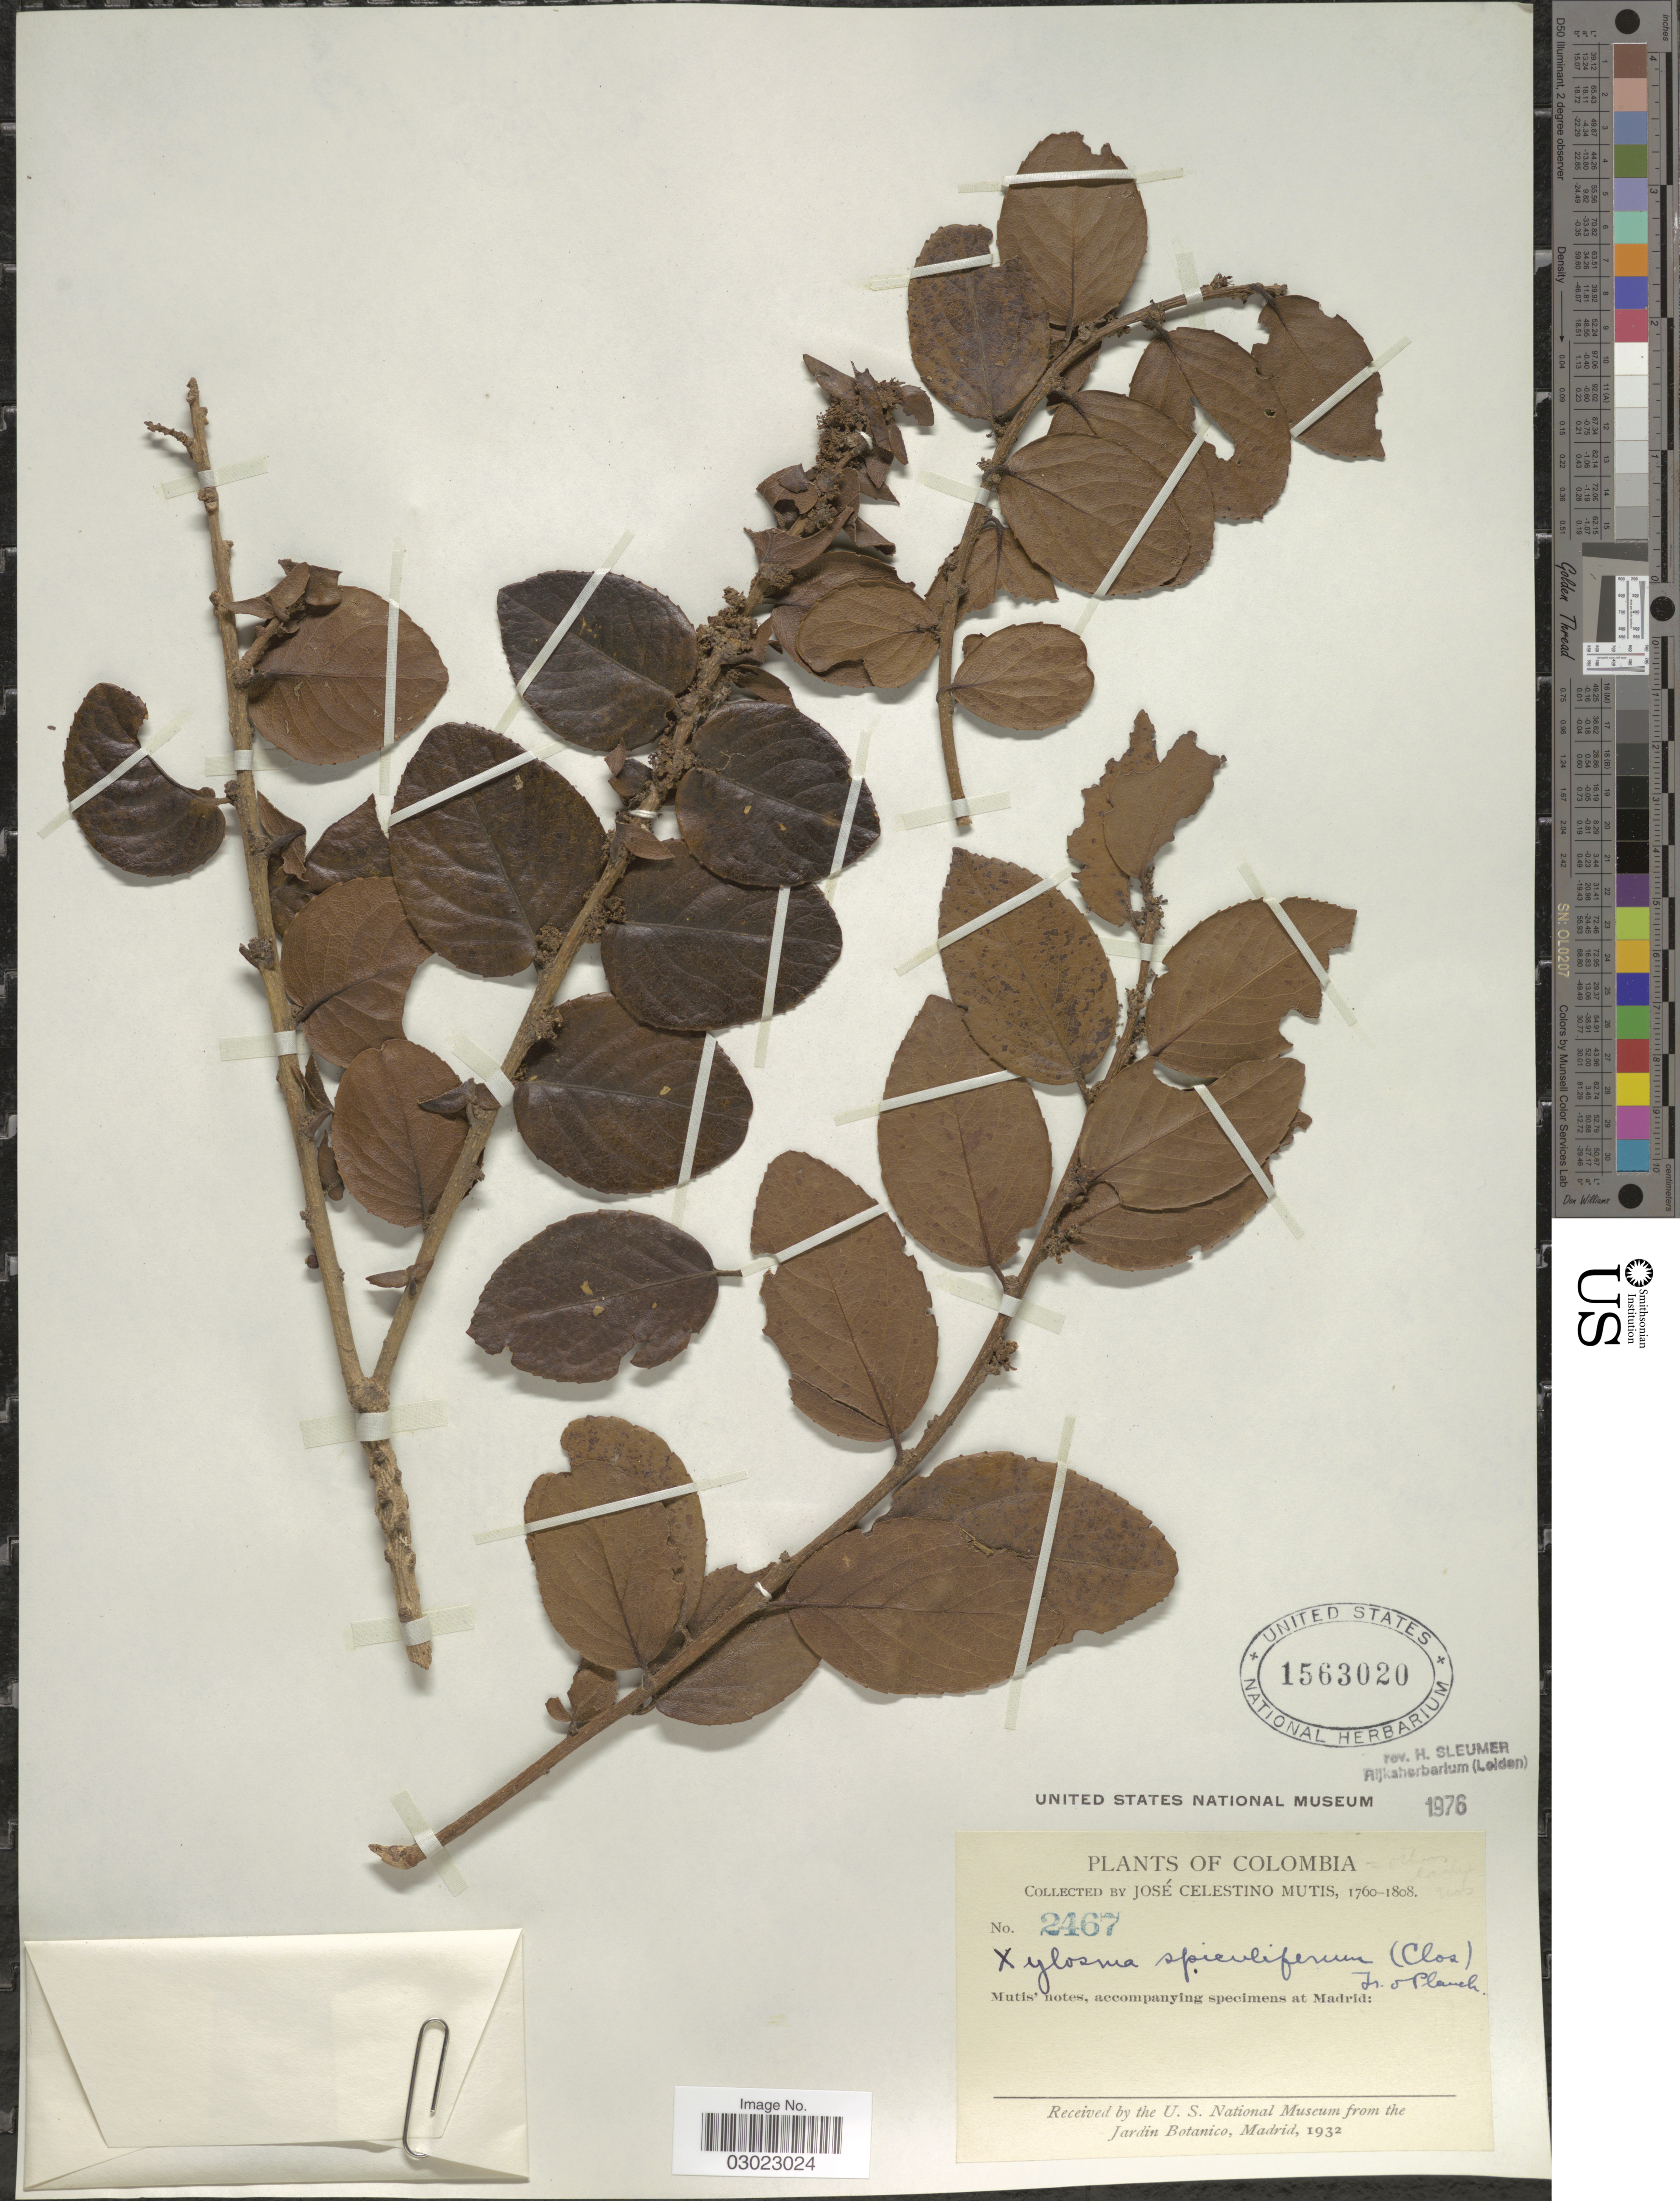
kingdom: Plantae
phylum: Tracheophyta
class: Magnoliopsida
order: Malpighiales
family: Salicaceae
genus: Xylosma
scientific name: Xylosma spiculifera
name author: (Tul.) Triana & Planch.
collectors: J. C. B. Mutis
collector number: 2467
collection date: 1760/1808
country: Colombia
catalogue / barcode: US 1563020